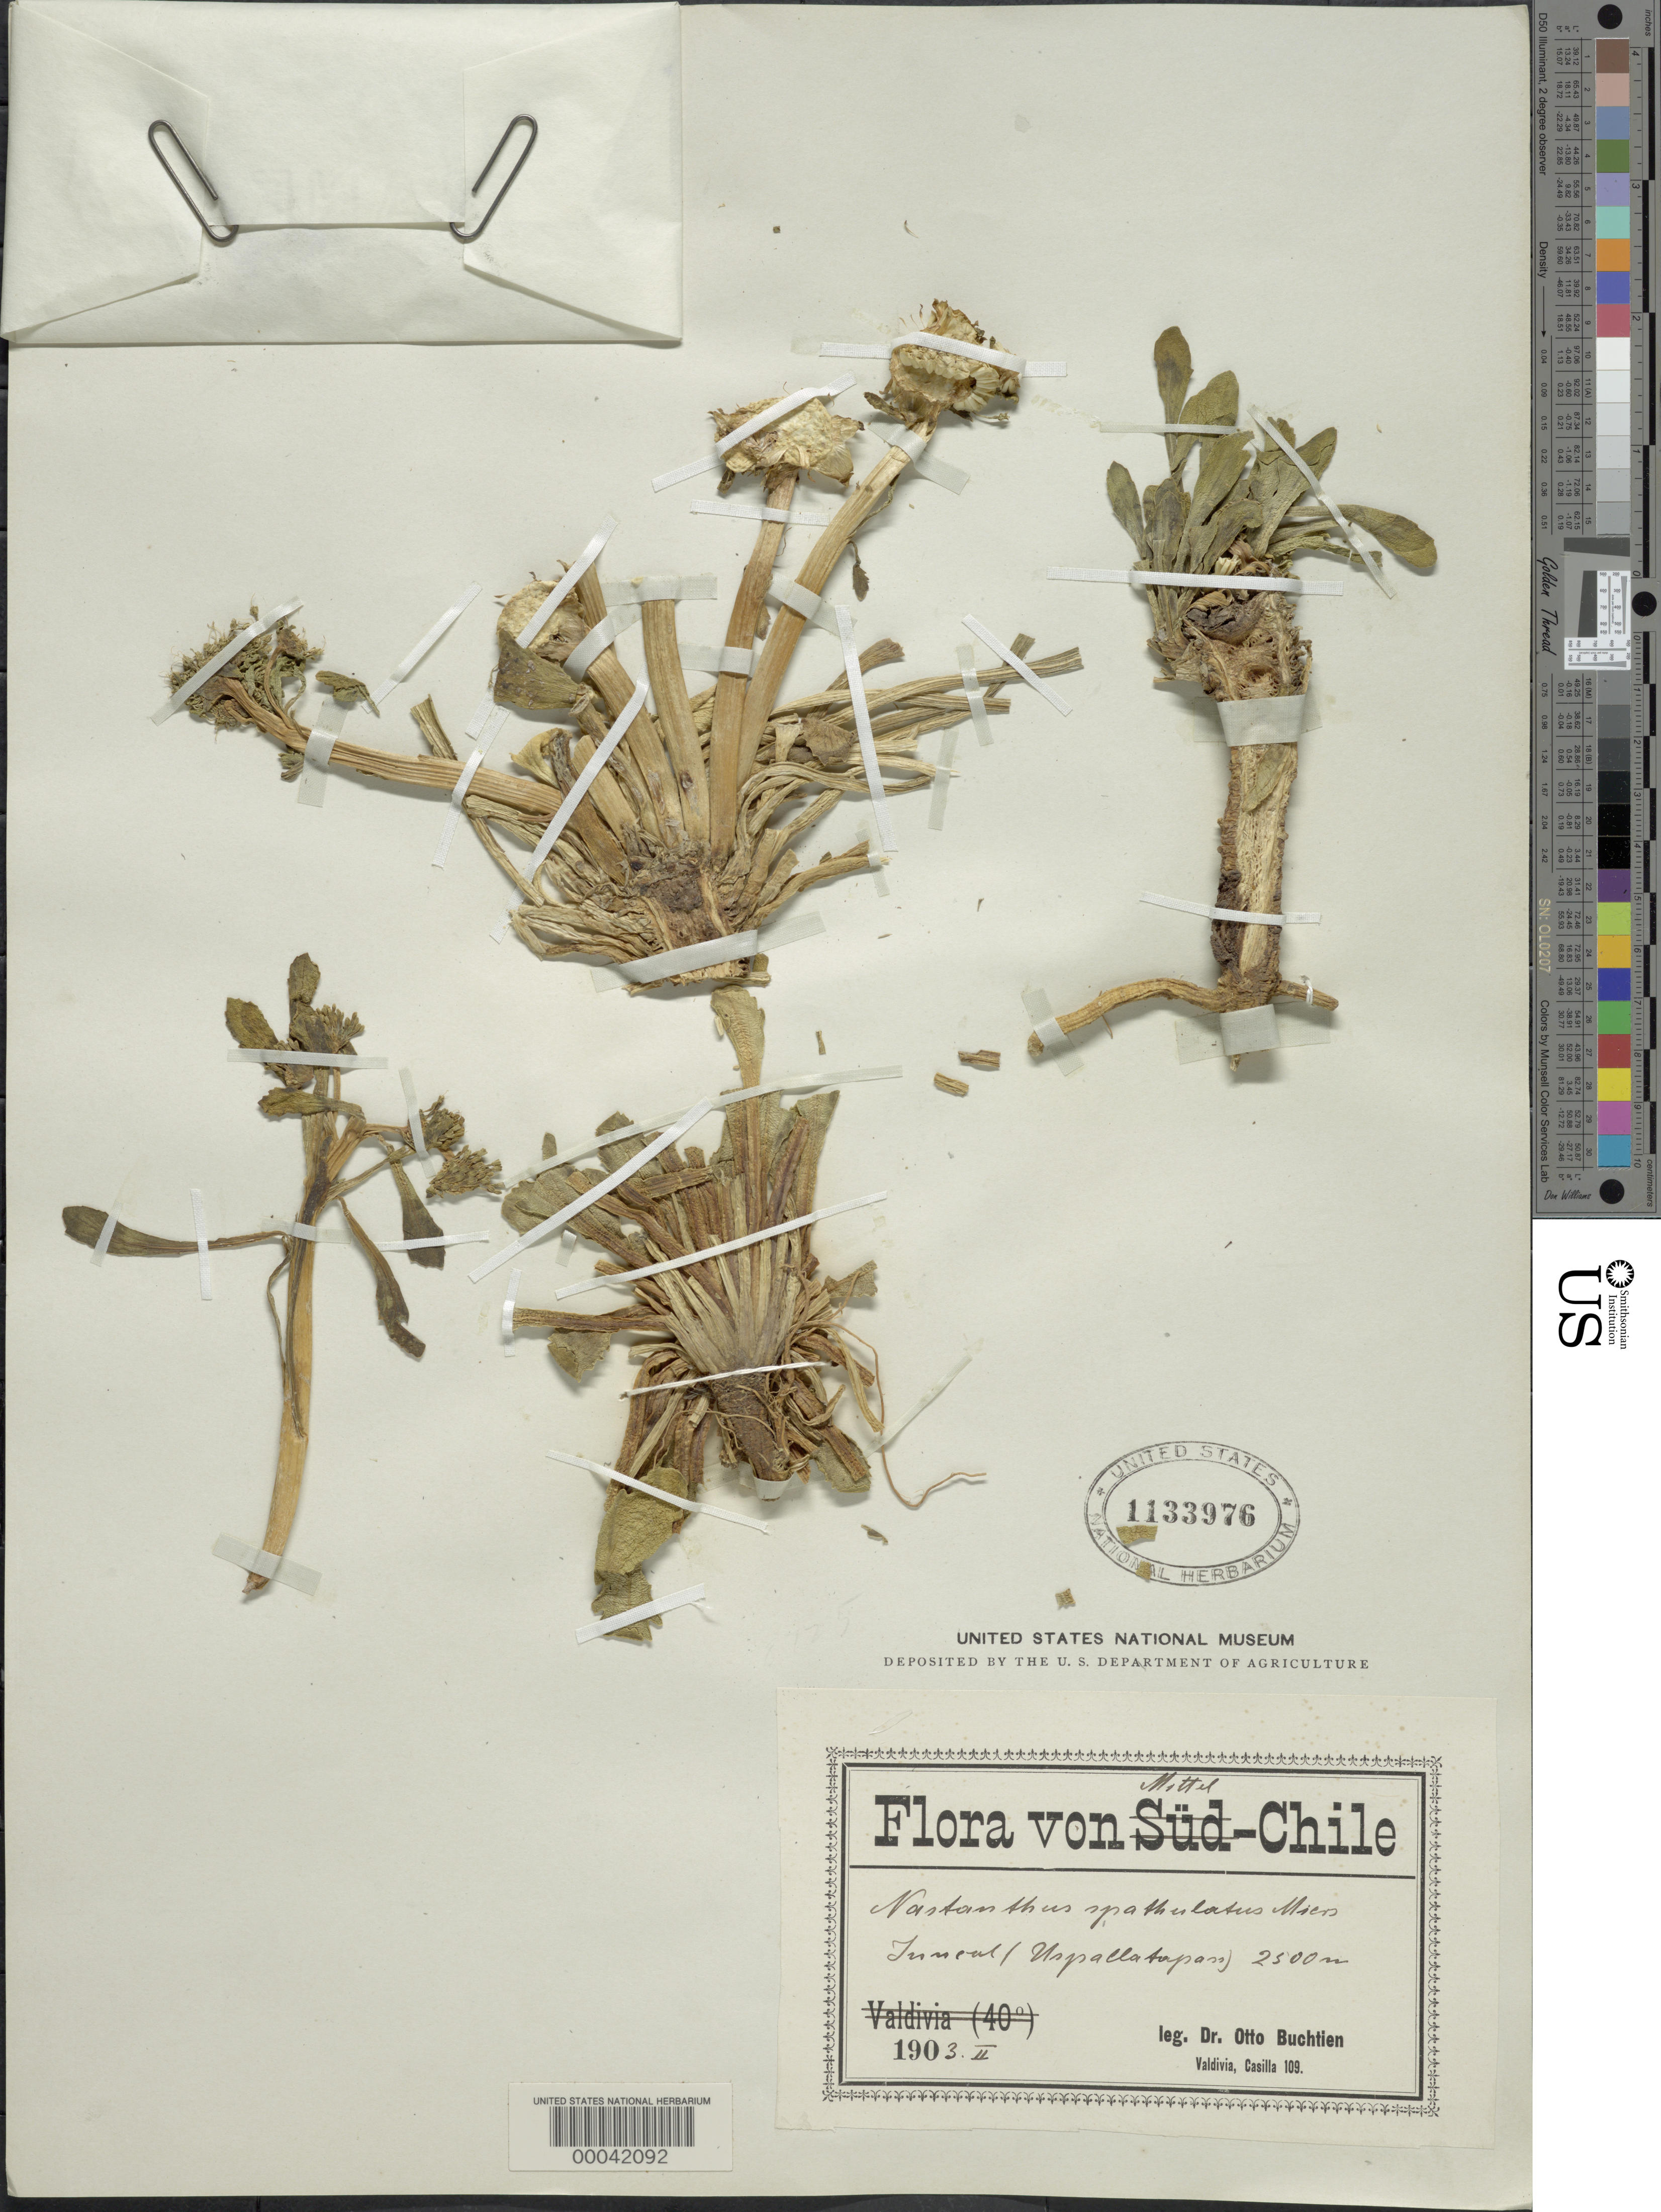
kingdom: Plantae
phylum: Tracheophyta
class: Magnoliopsida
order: Asterales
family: Calyceraceae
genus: Boopis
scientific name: Boopis spathulata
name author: Phil.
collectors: O. Buchtien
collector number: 109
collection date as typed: Feb 1903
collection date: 1903-02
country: Chile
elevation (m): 2500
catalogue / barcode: US 1133976